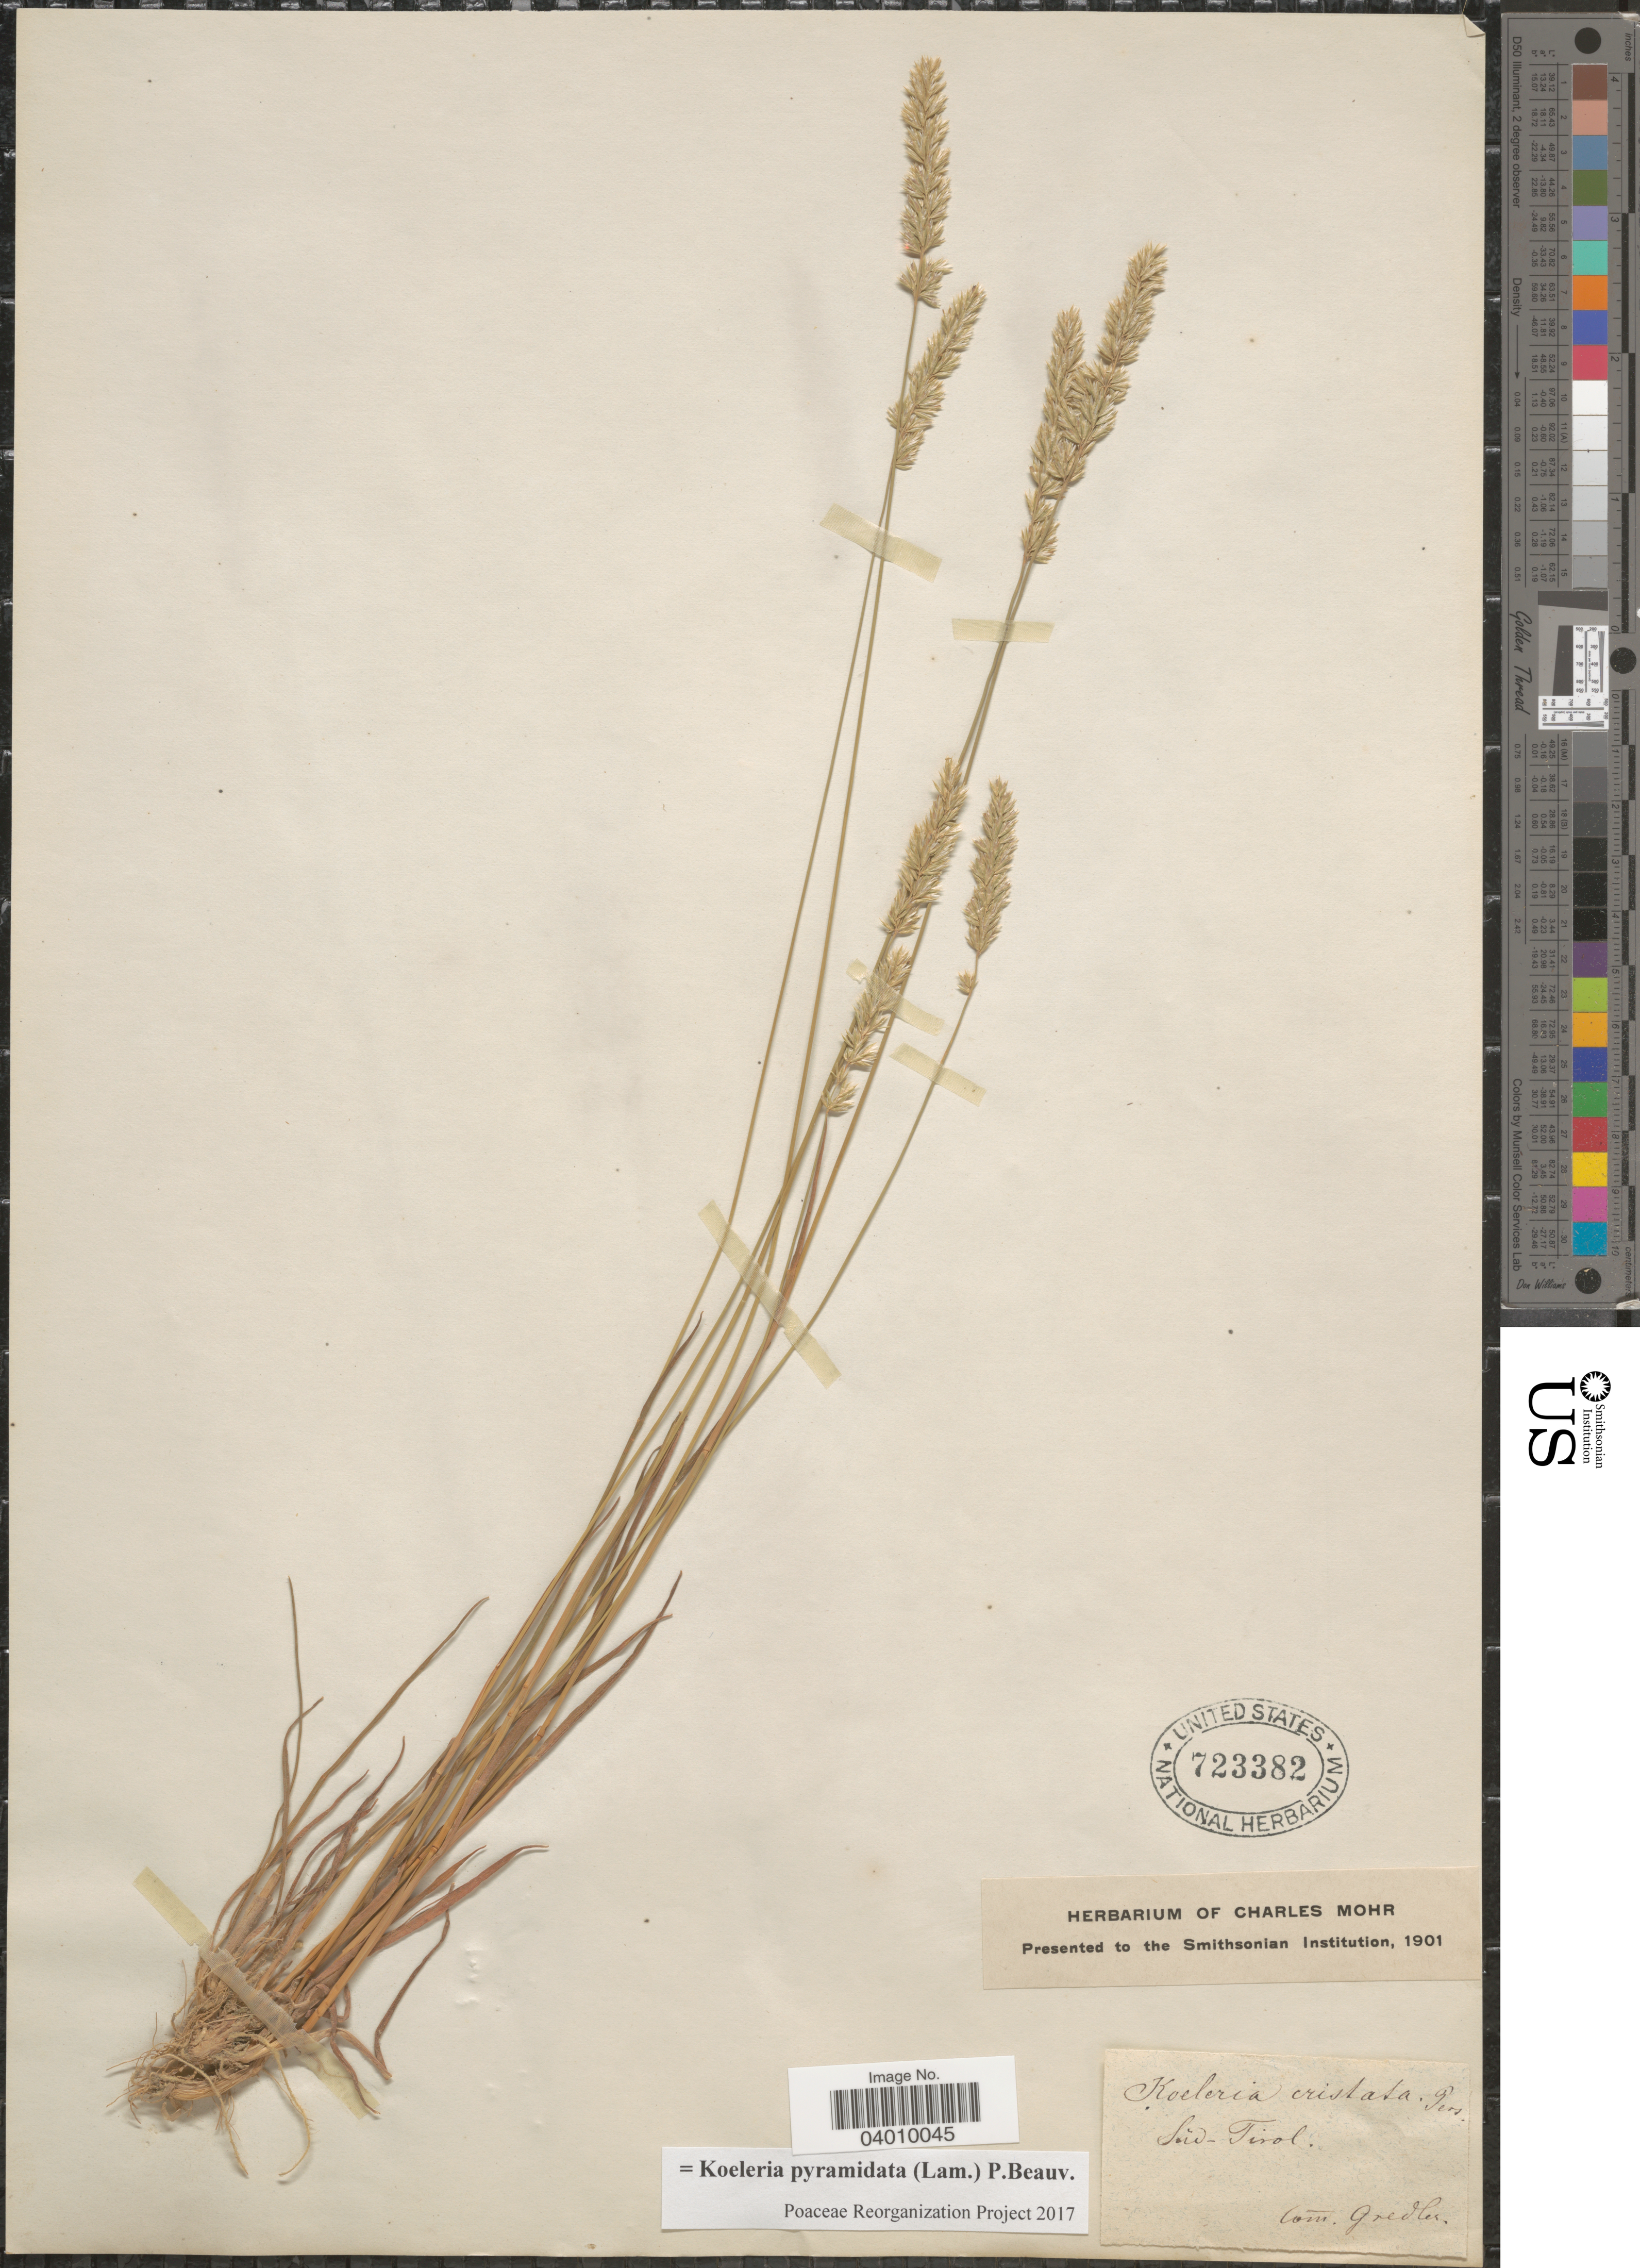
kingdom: Plantae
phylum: Tracheophyta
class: Liliopsida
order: Poales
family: Poaceae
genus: Koeleria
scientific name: Koeleria pyramidata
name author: (Lam.) P. Beauv.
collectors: ex herb. Charles Mohr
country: Austria / Italy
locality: Süd- Tirol.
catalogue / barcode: US 723382